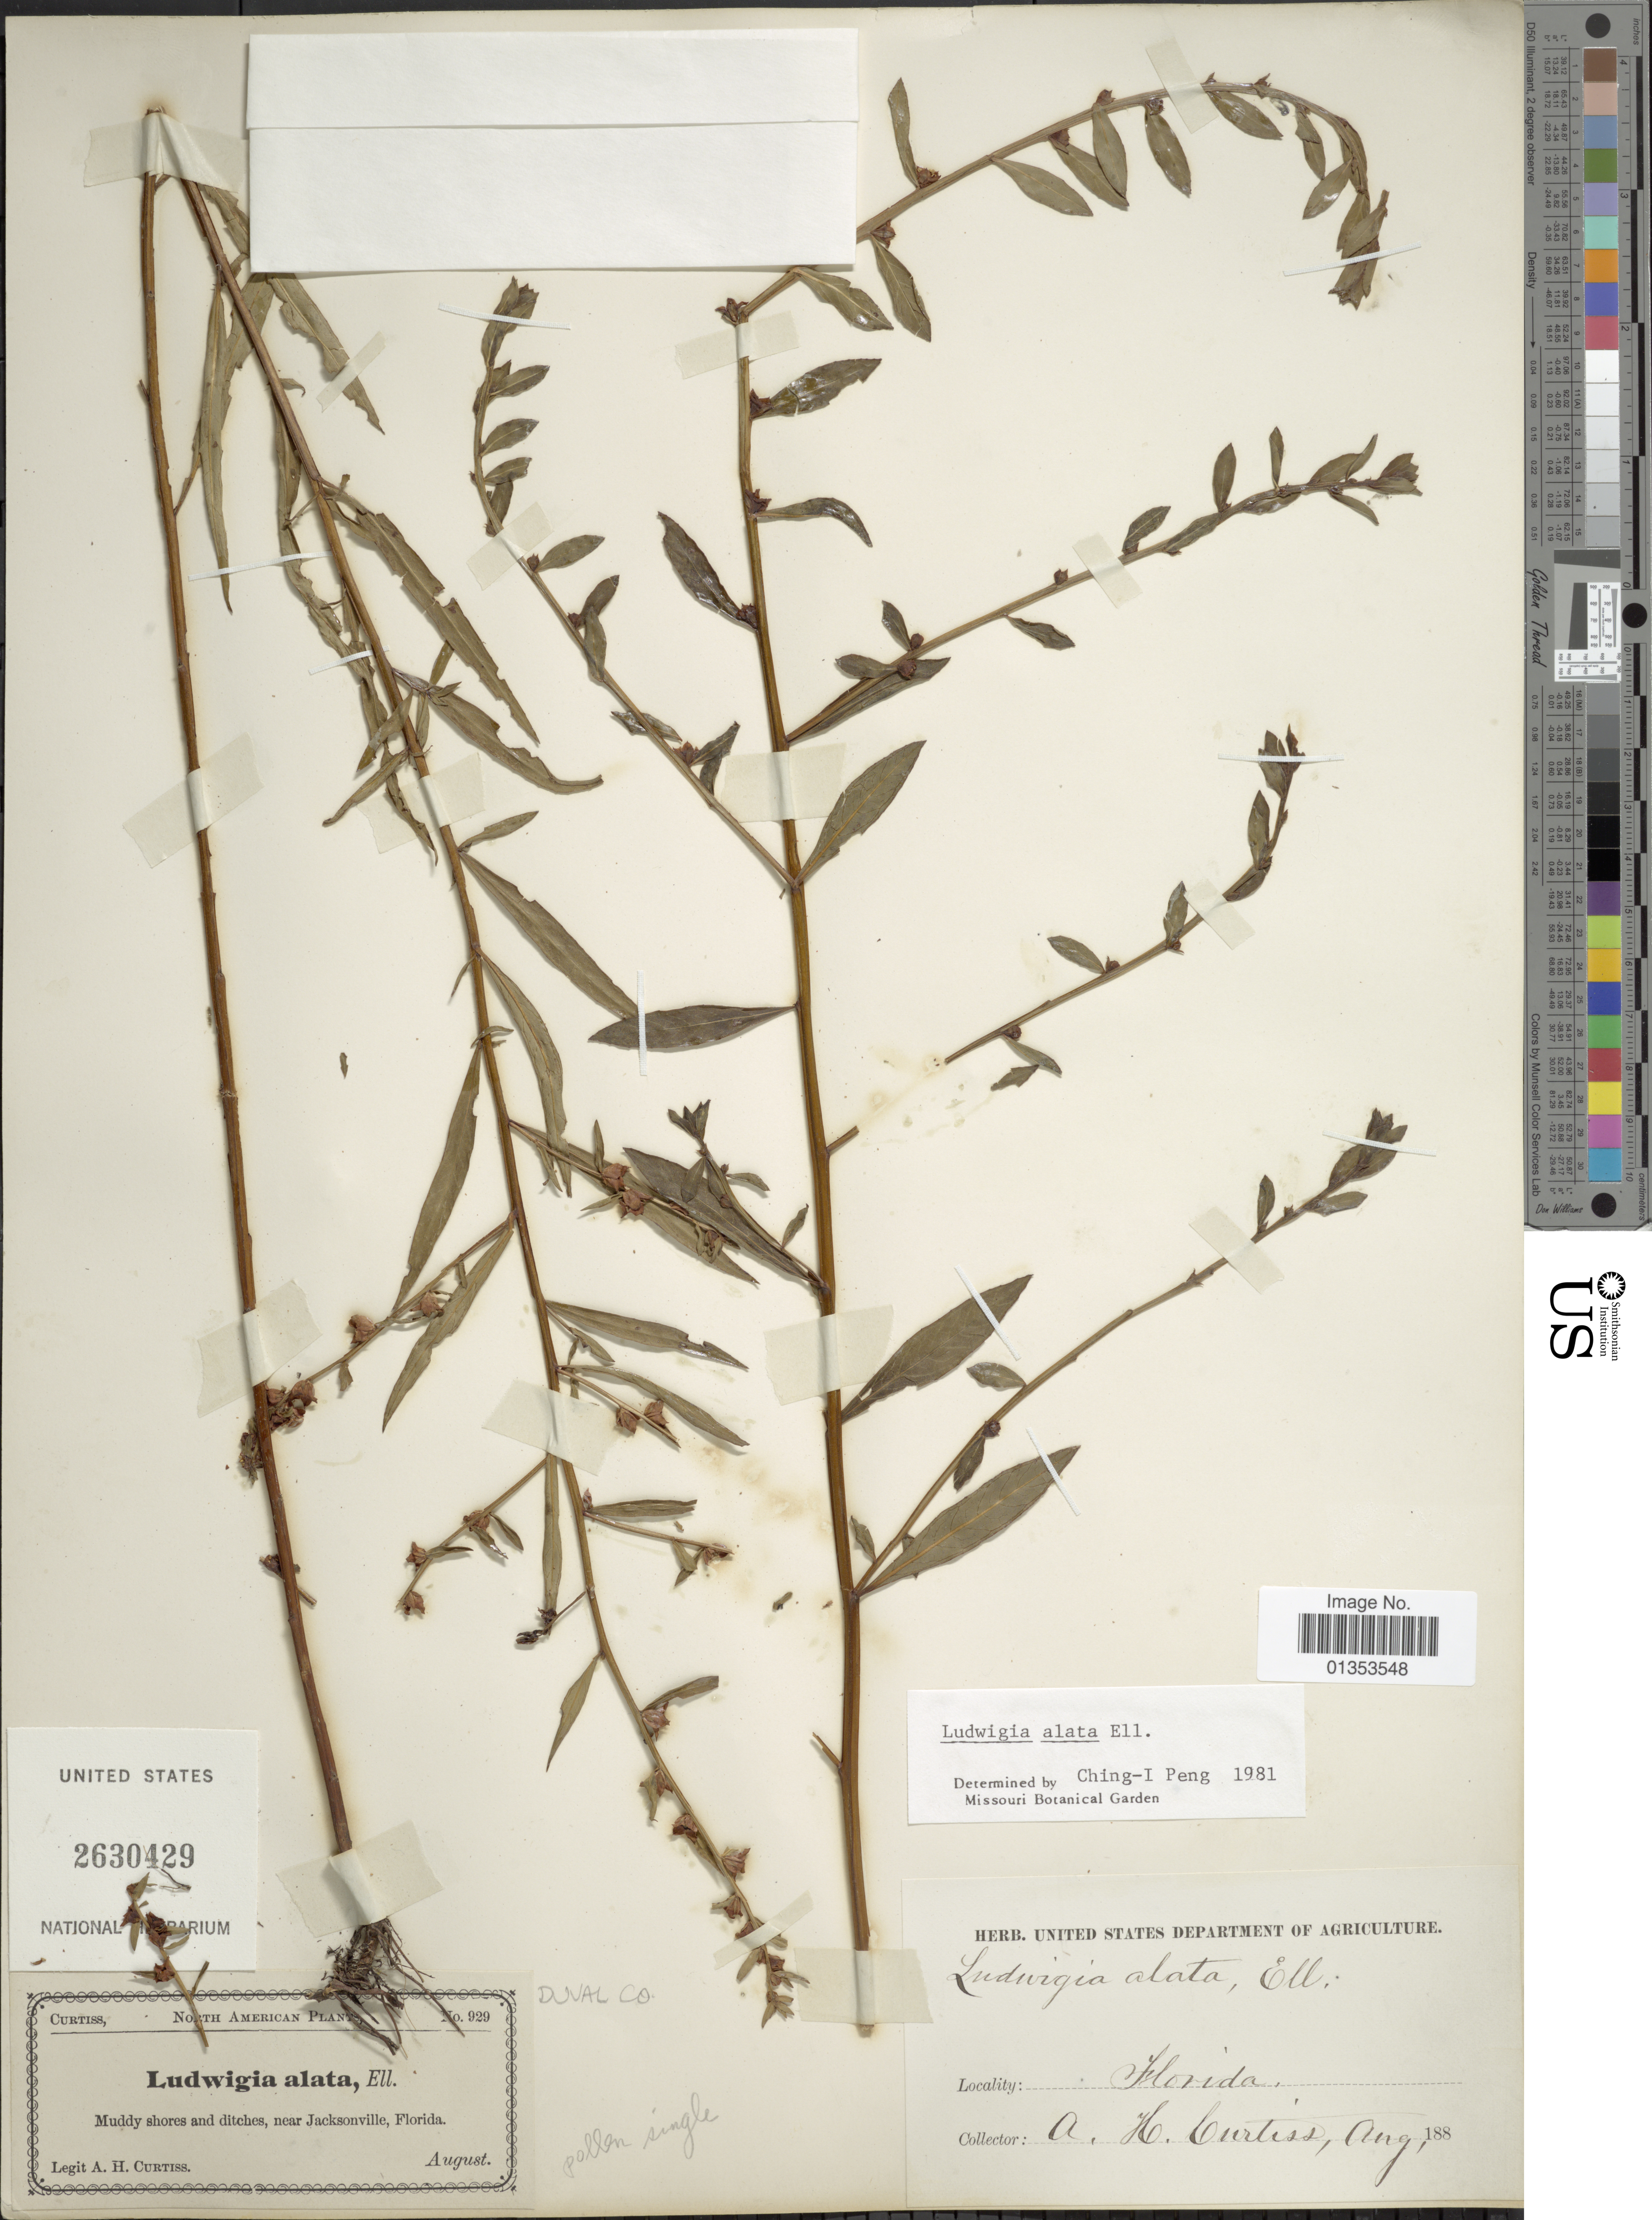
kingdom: Plantae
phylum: Tracheophyta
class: Magnoliopsida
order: Myrtales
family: Onagraceae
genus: Ludwigia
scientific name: Ludwigia alata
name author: Elliott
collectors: A. H. Curtiss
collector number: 929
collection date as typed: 188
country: United States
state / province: Florida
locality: Muddy shores and ditches, near Jacksonville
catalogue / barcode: US 2630429